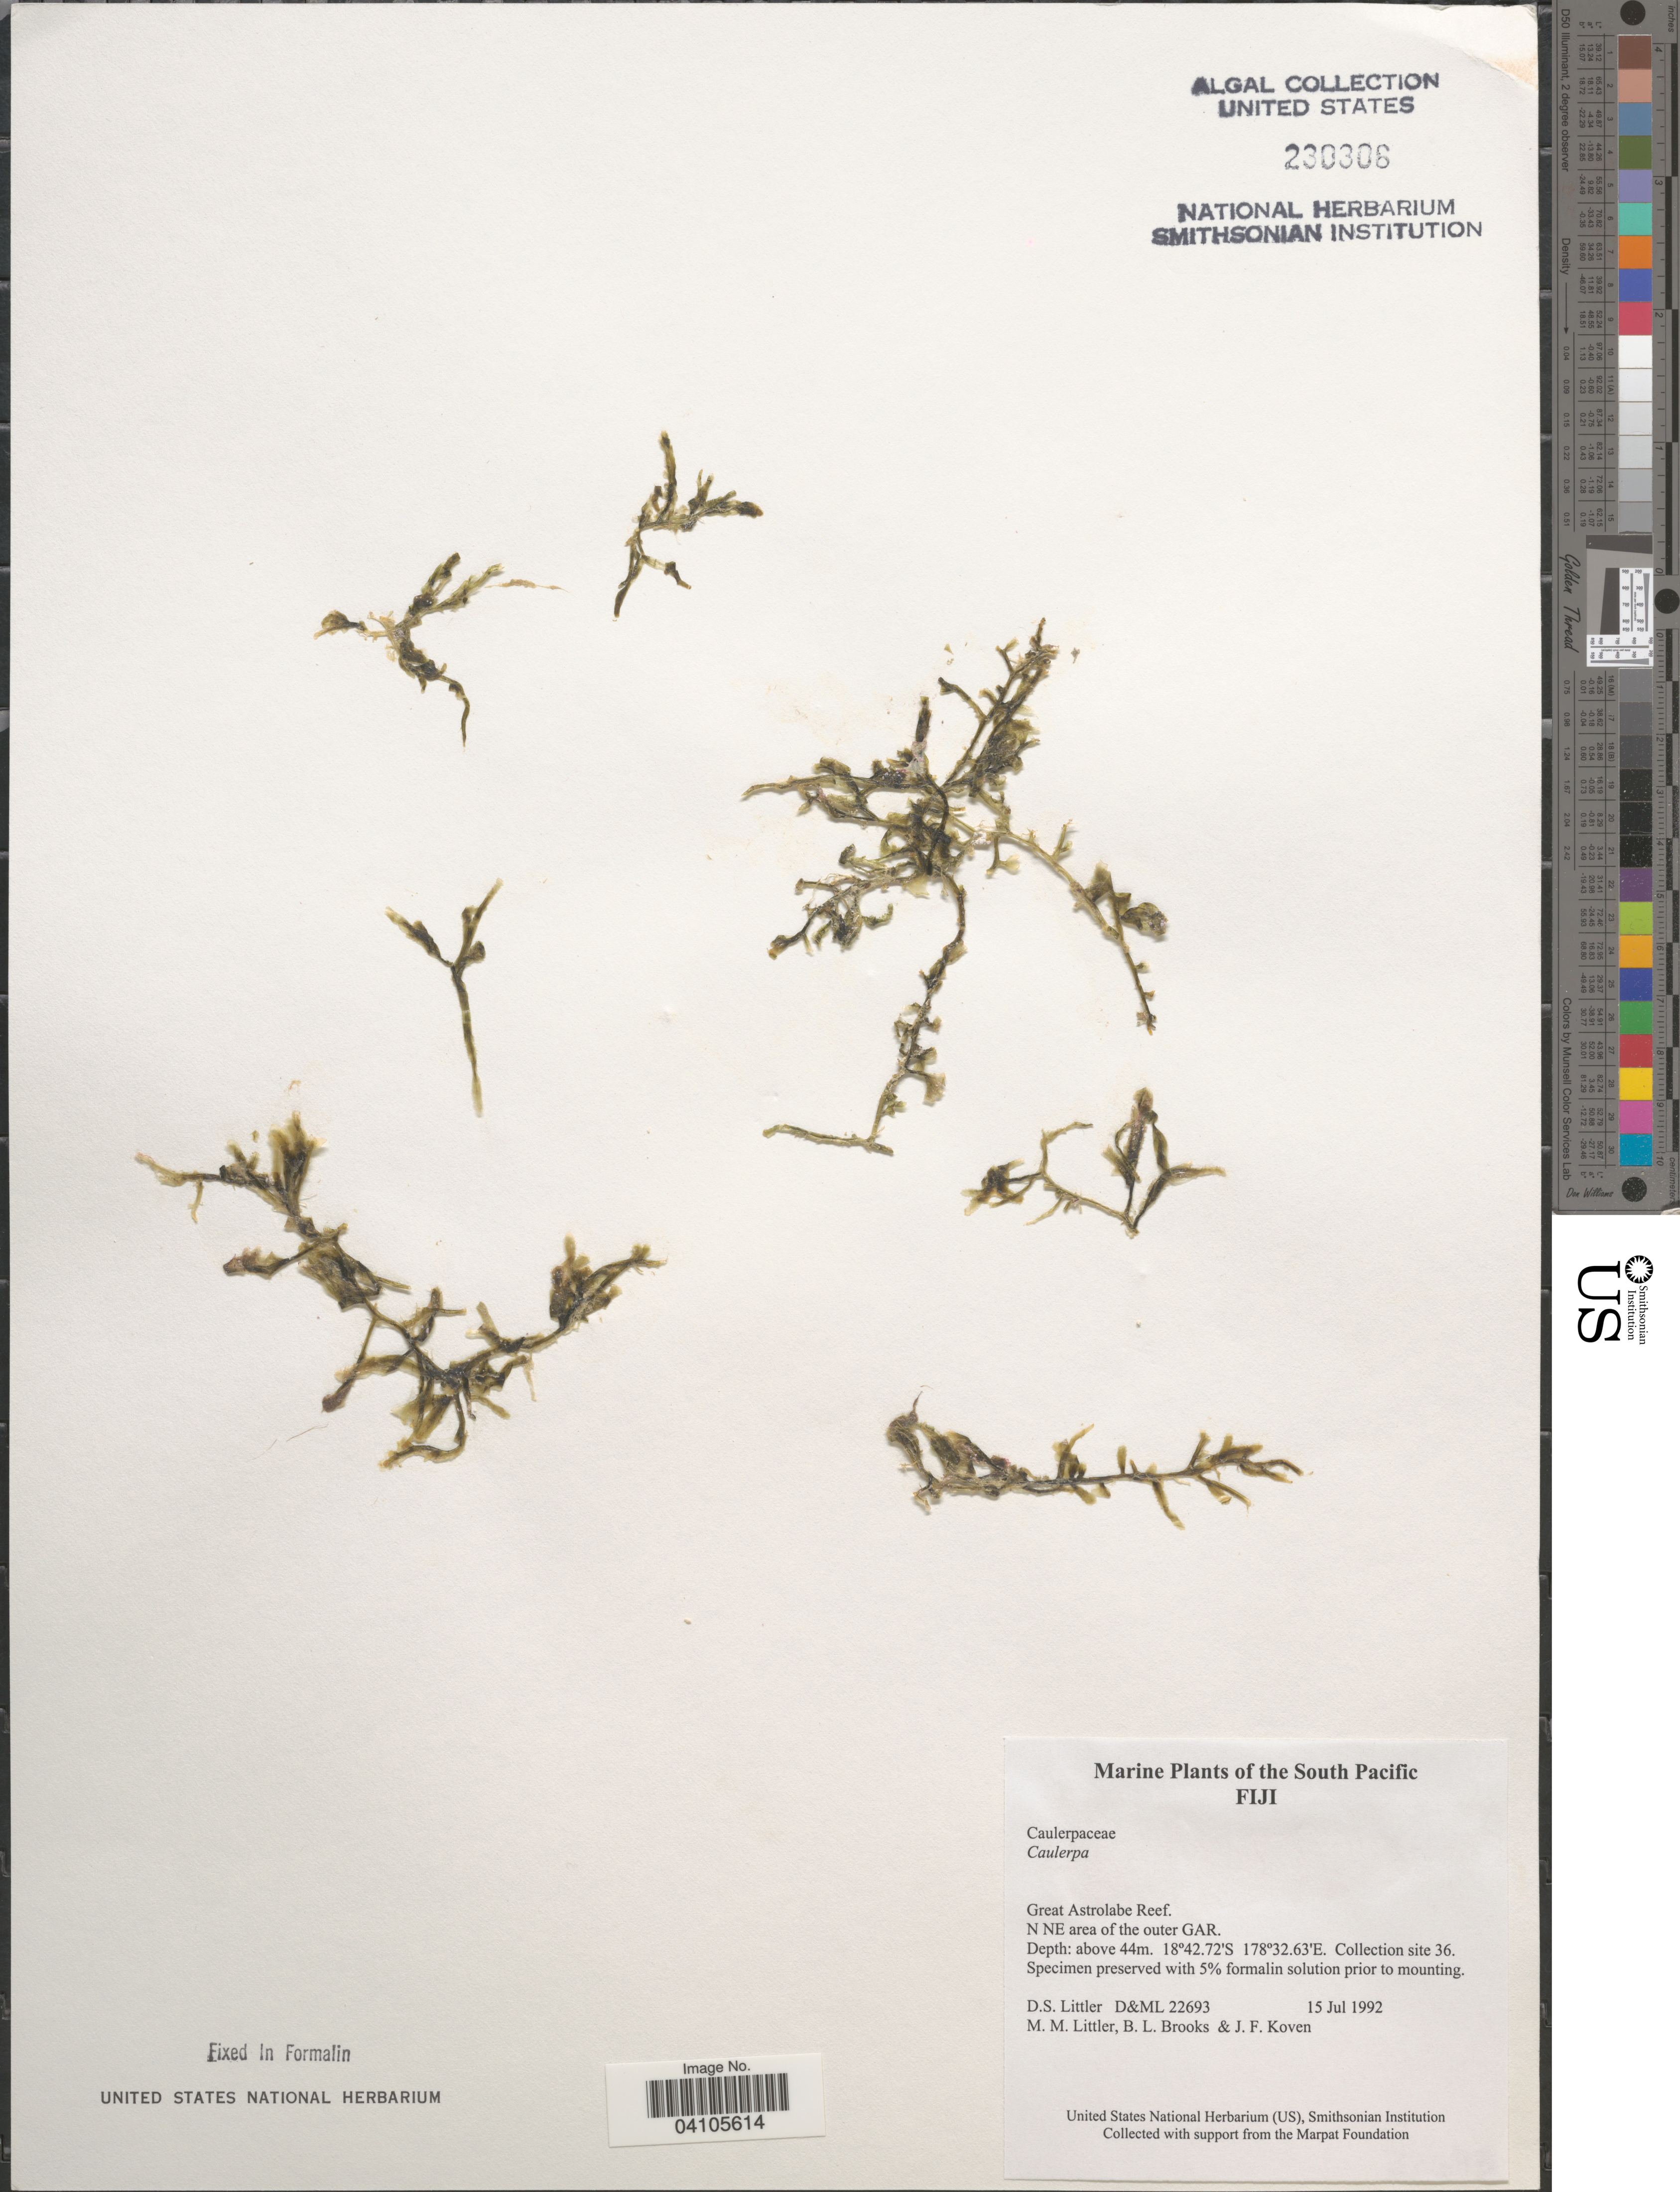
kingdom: Plantae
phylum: Chlorophyta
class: Ulvophyceae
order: Bryopsidales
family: Caulerpaceae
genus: Caulerpa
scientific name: Caulerpa sp.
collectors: D. S. Littler, B. Brooks & J. Koven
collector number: D&ML 22693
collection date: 1992-07-15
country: Fiji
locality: The South Pacific. Great Astrolabe Reef. N NE area of the outer GAR. Site 36.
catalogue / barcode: US 230306